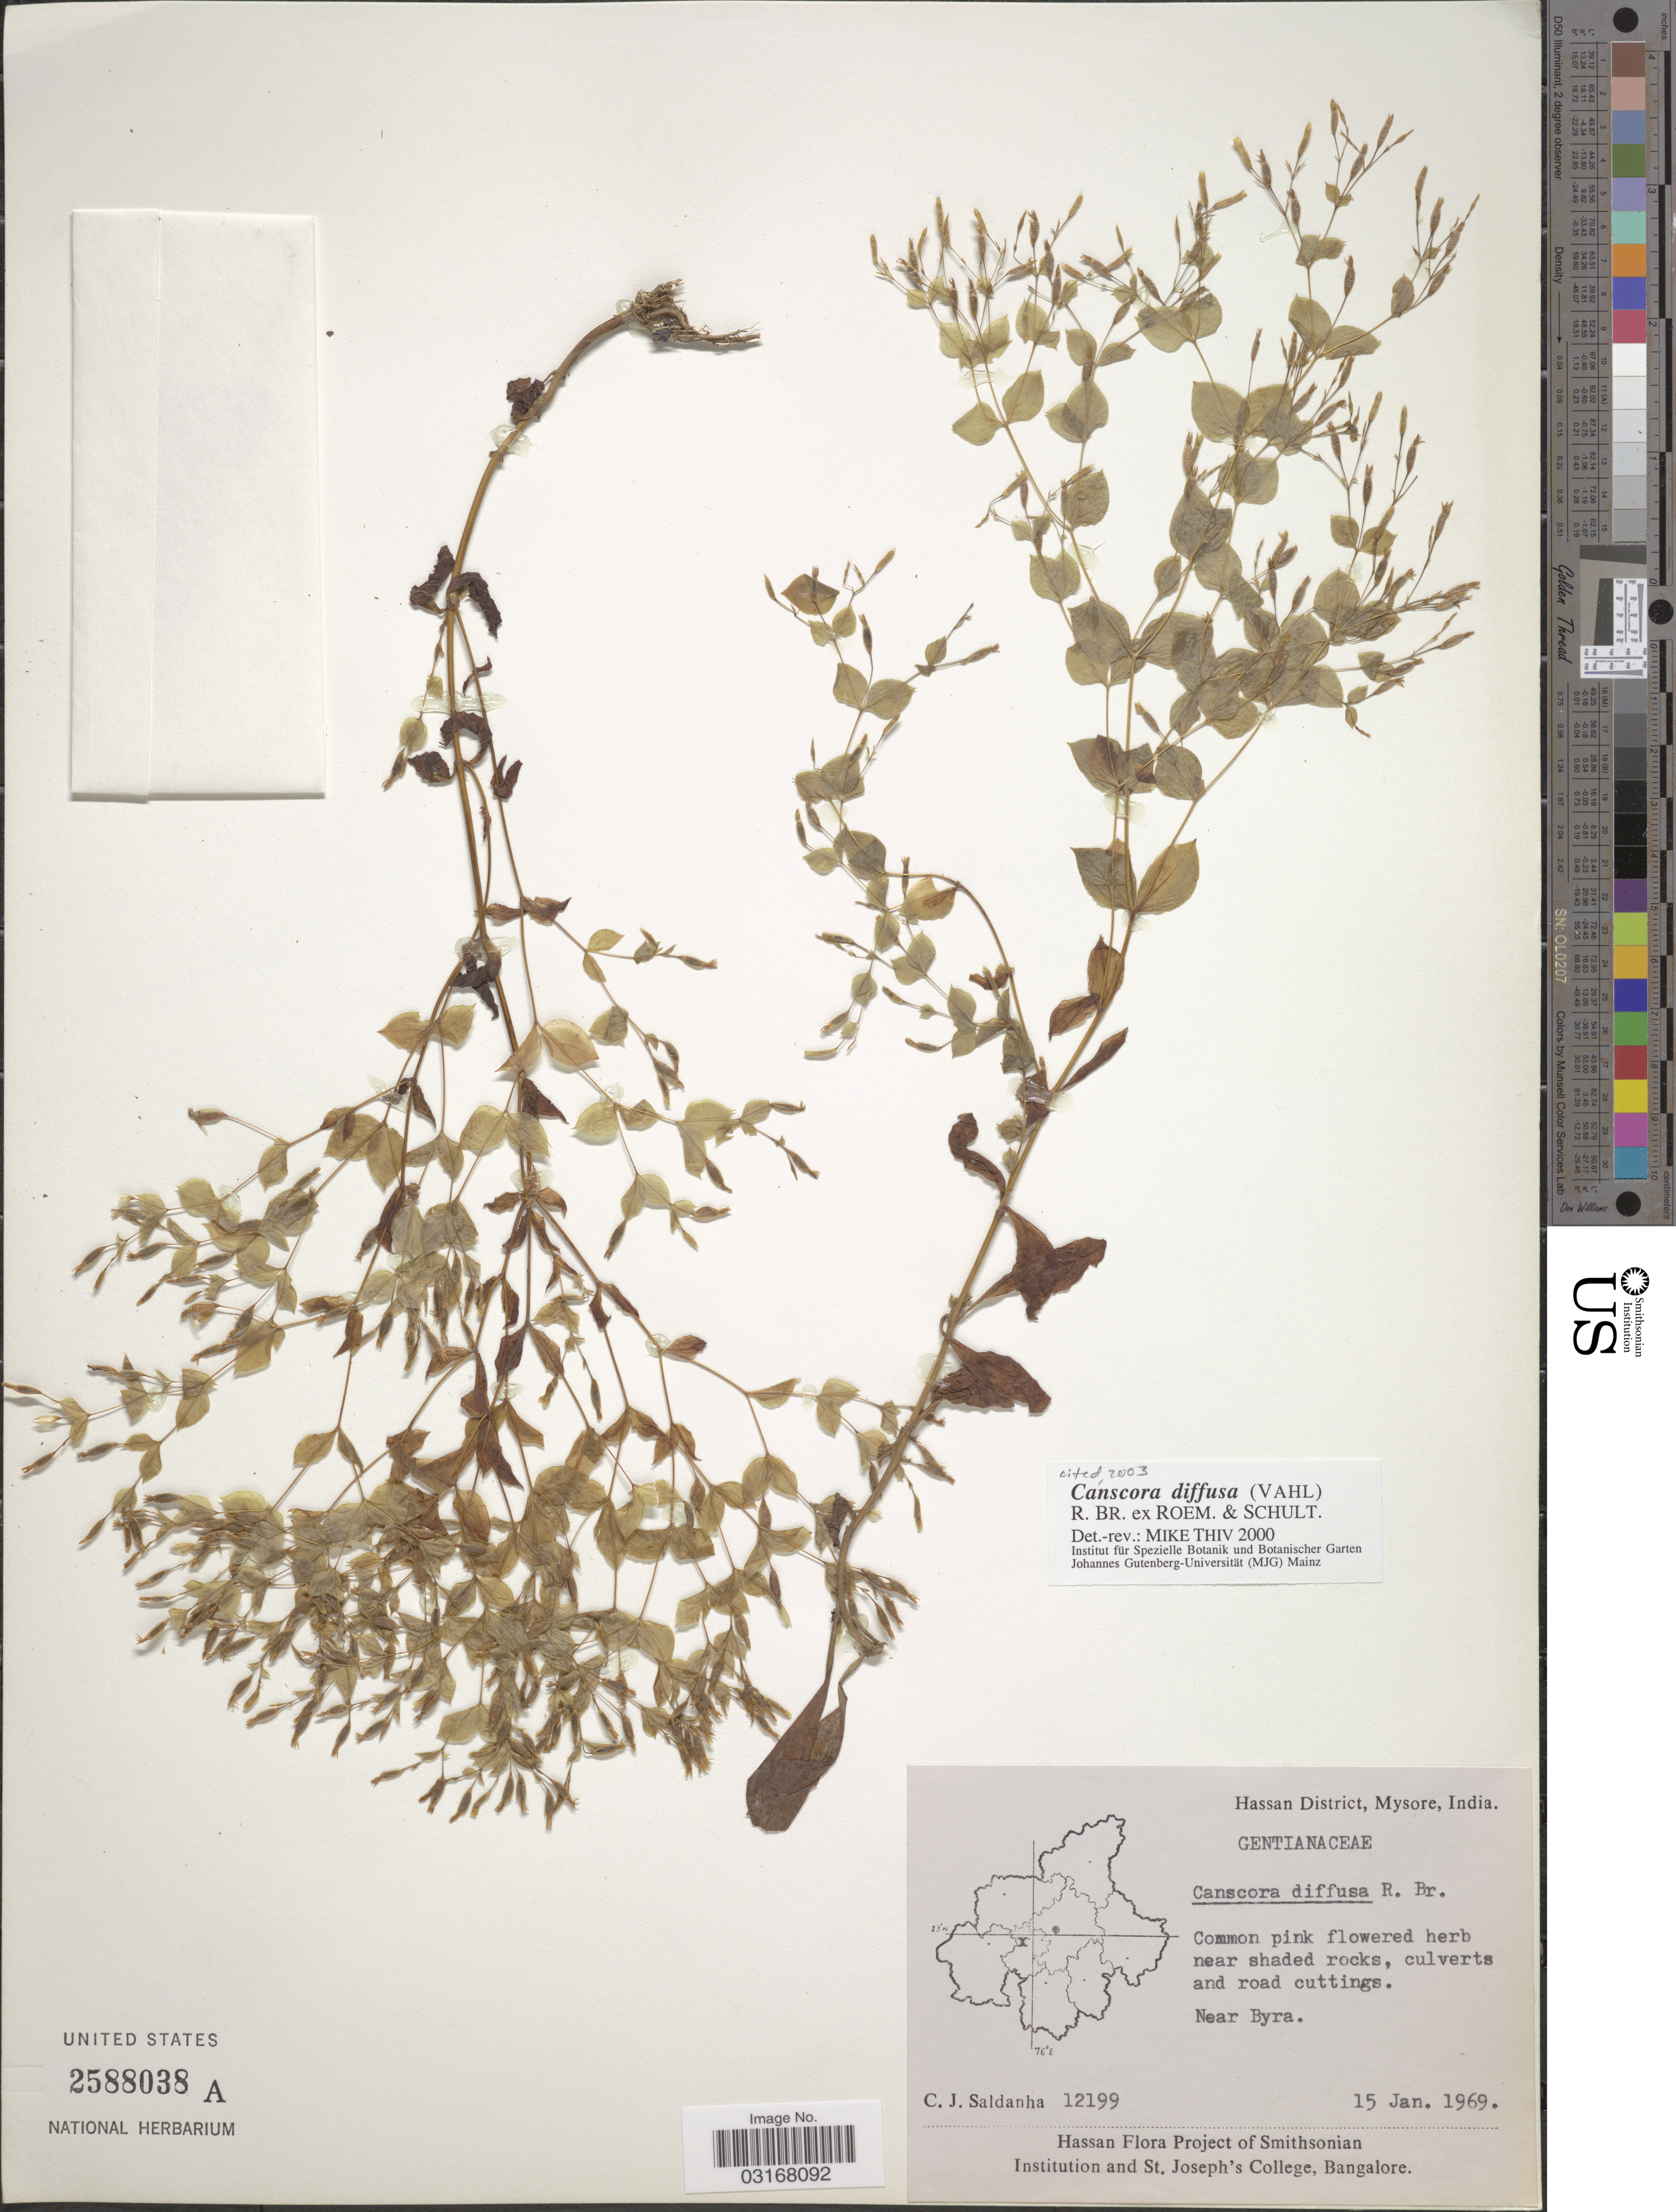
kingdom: Plantae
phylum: Tracheophyta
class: Magnoliopsida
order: Gentianales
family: Gentianaceae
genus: Canscora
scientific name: Canscora diffusa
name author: (Vahl) R. Br. ex Roem. & Schult.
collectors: C. J. Saldanha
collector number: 12199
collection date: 1969-01-15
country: India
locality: Hassan District, Mysore. Near Byra.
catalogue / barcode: US 2588038A